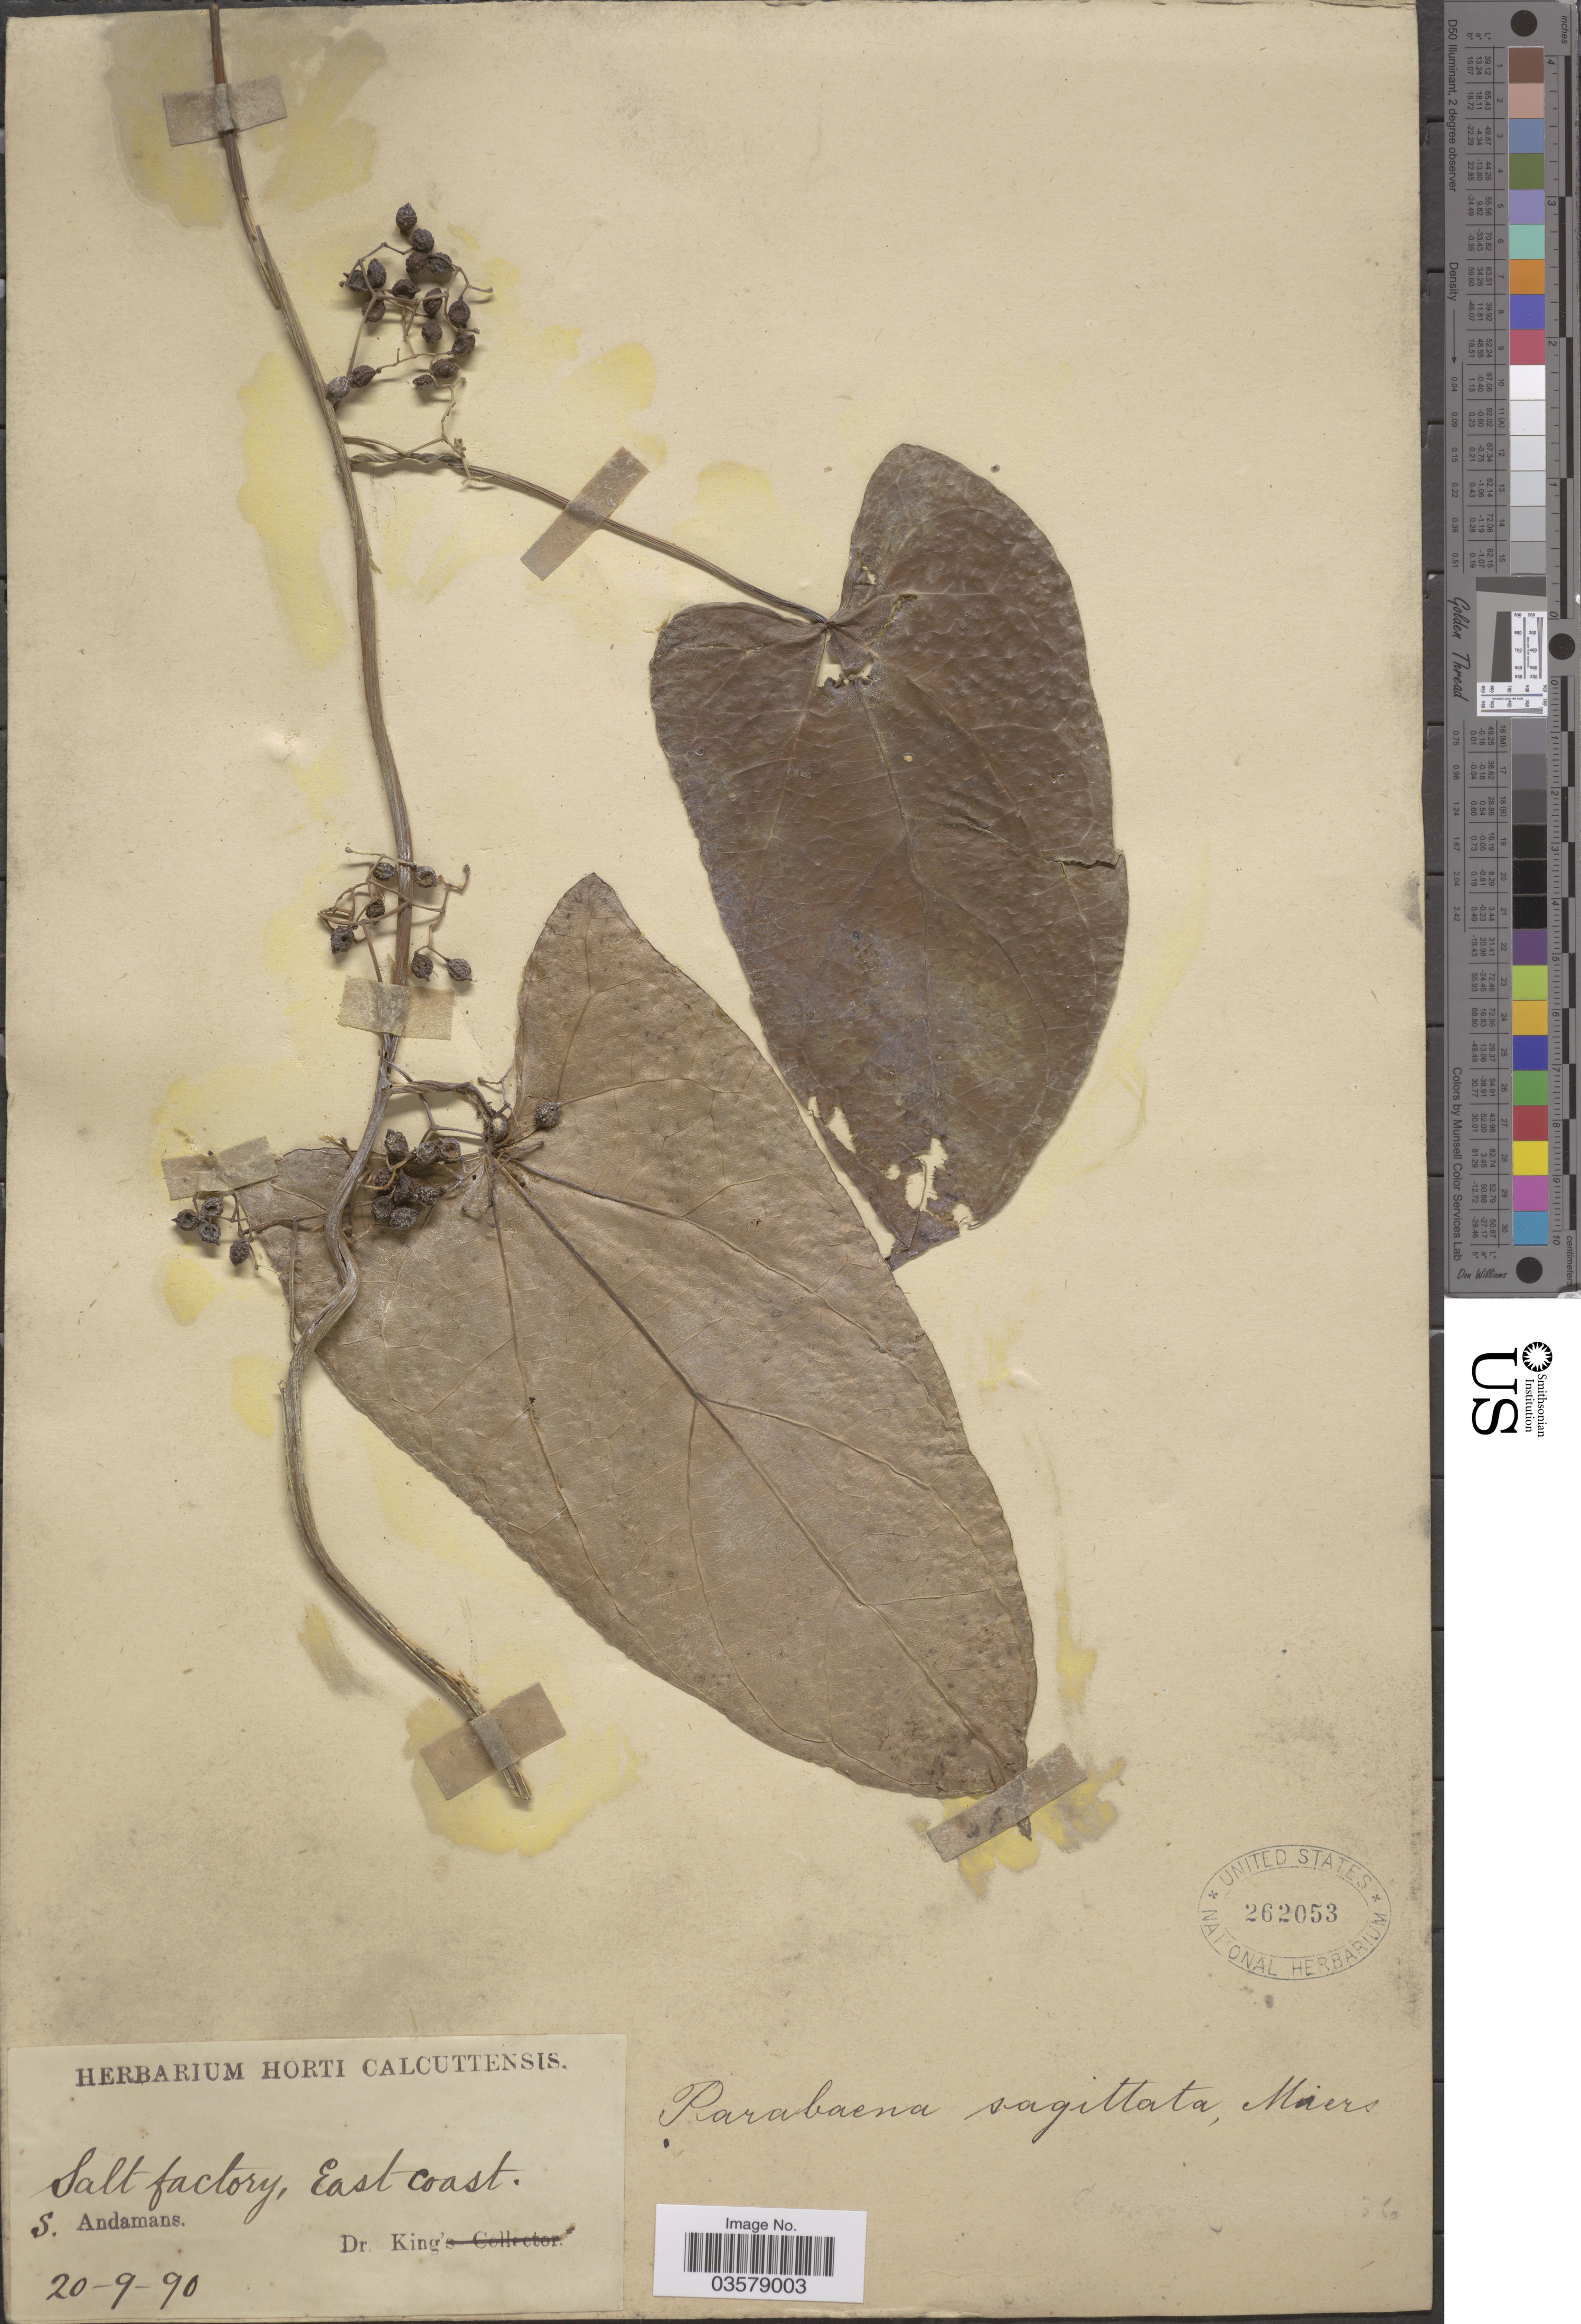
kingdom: Plantae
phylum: Tracheophyta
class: Magnoliopsida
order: Ranunculales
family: Menispermaceae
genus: Parabaena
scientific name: Parabaena sagittata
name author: Miers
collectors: G. King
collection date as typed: Transcribed d/m/y: 20/9/90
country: India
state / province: Andaman and Nicobar Islands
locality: Salt factory, East coast. S. Andamans.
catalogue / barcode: US 262053